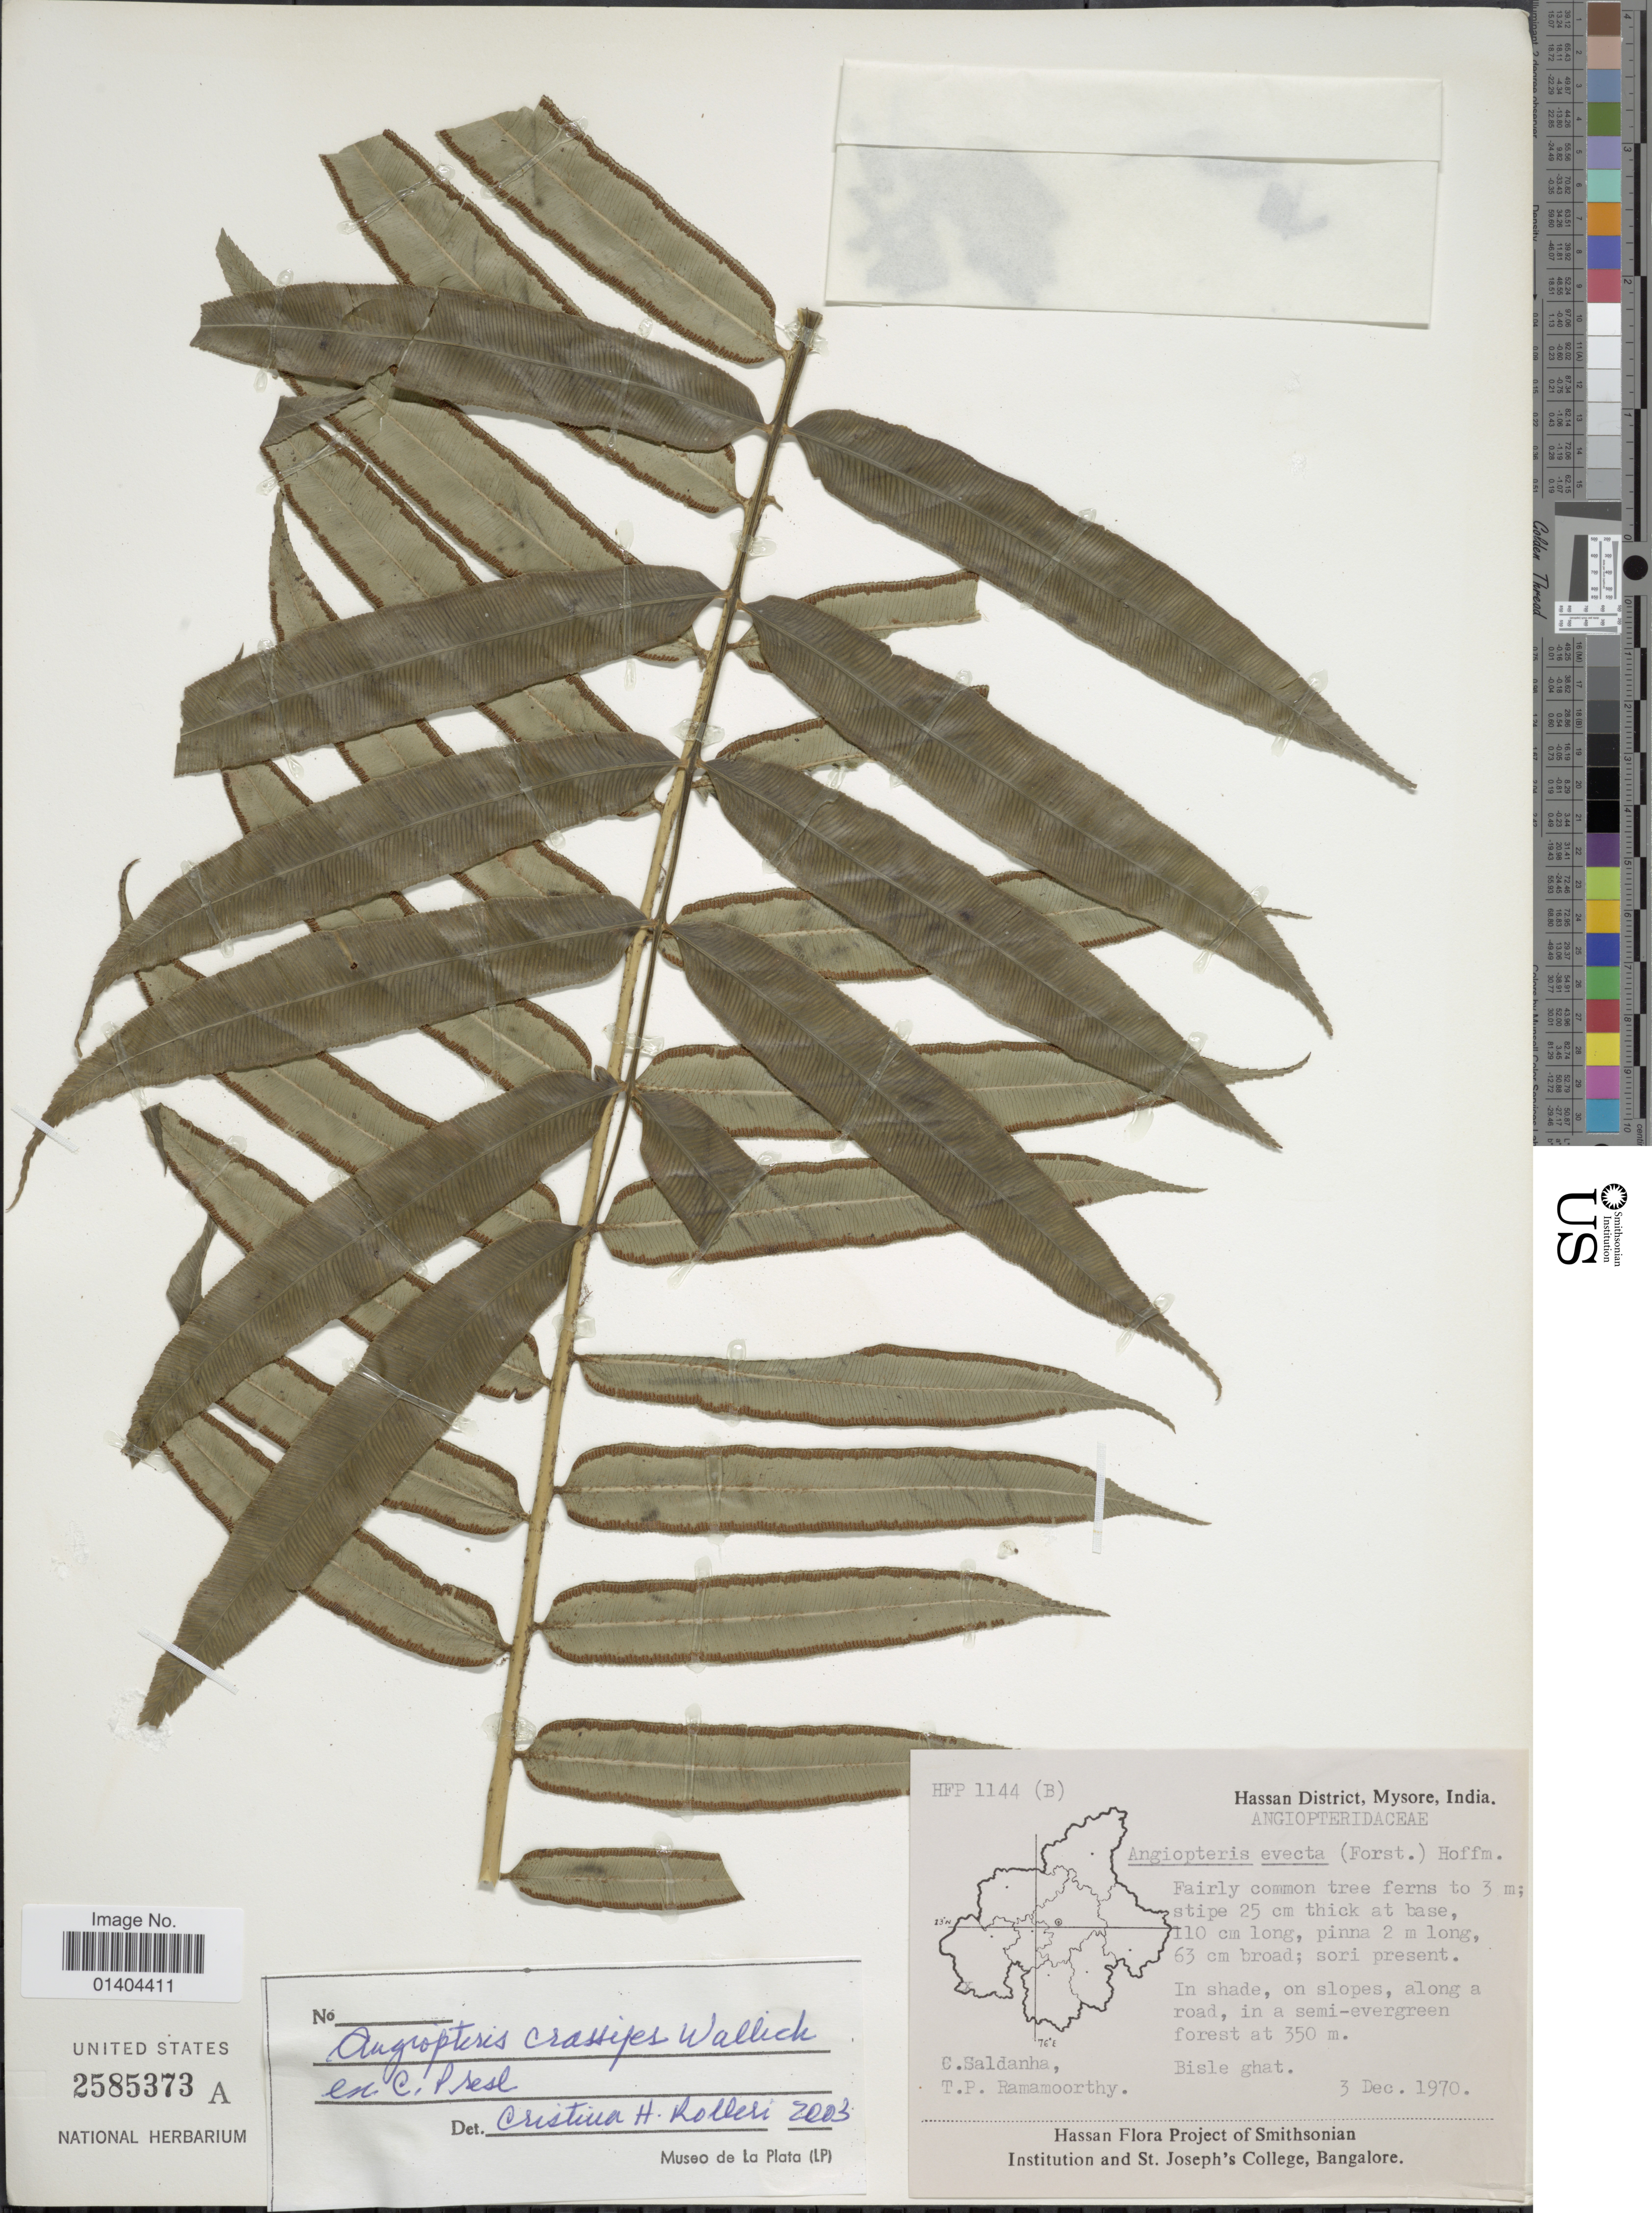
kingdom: Plantae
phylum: Tracheophyta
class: Polypodiopsida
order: Marattiales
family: Marattiaceae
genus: Angiopteris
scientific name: Angiopteris crassipes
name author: Wall. ex C. Presl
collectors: C. Saldanha & T. P. Ramamoorthy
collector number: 1144B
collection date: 1970-12-03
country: India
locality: Hassan District, Mysore, Bisle Ghat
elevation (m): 350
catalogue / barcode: US 2585373A